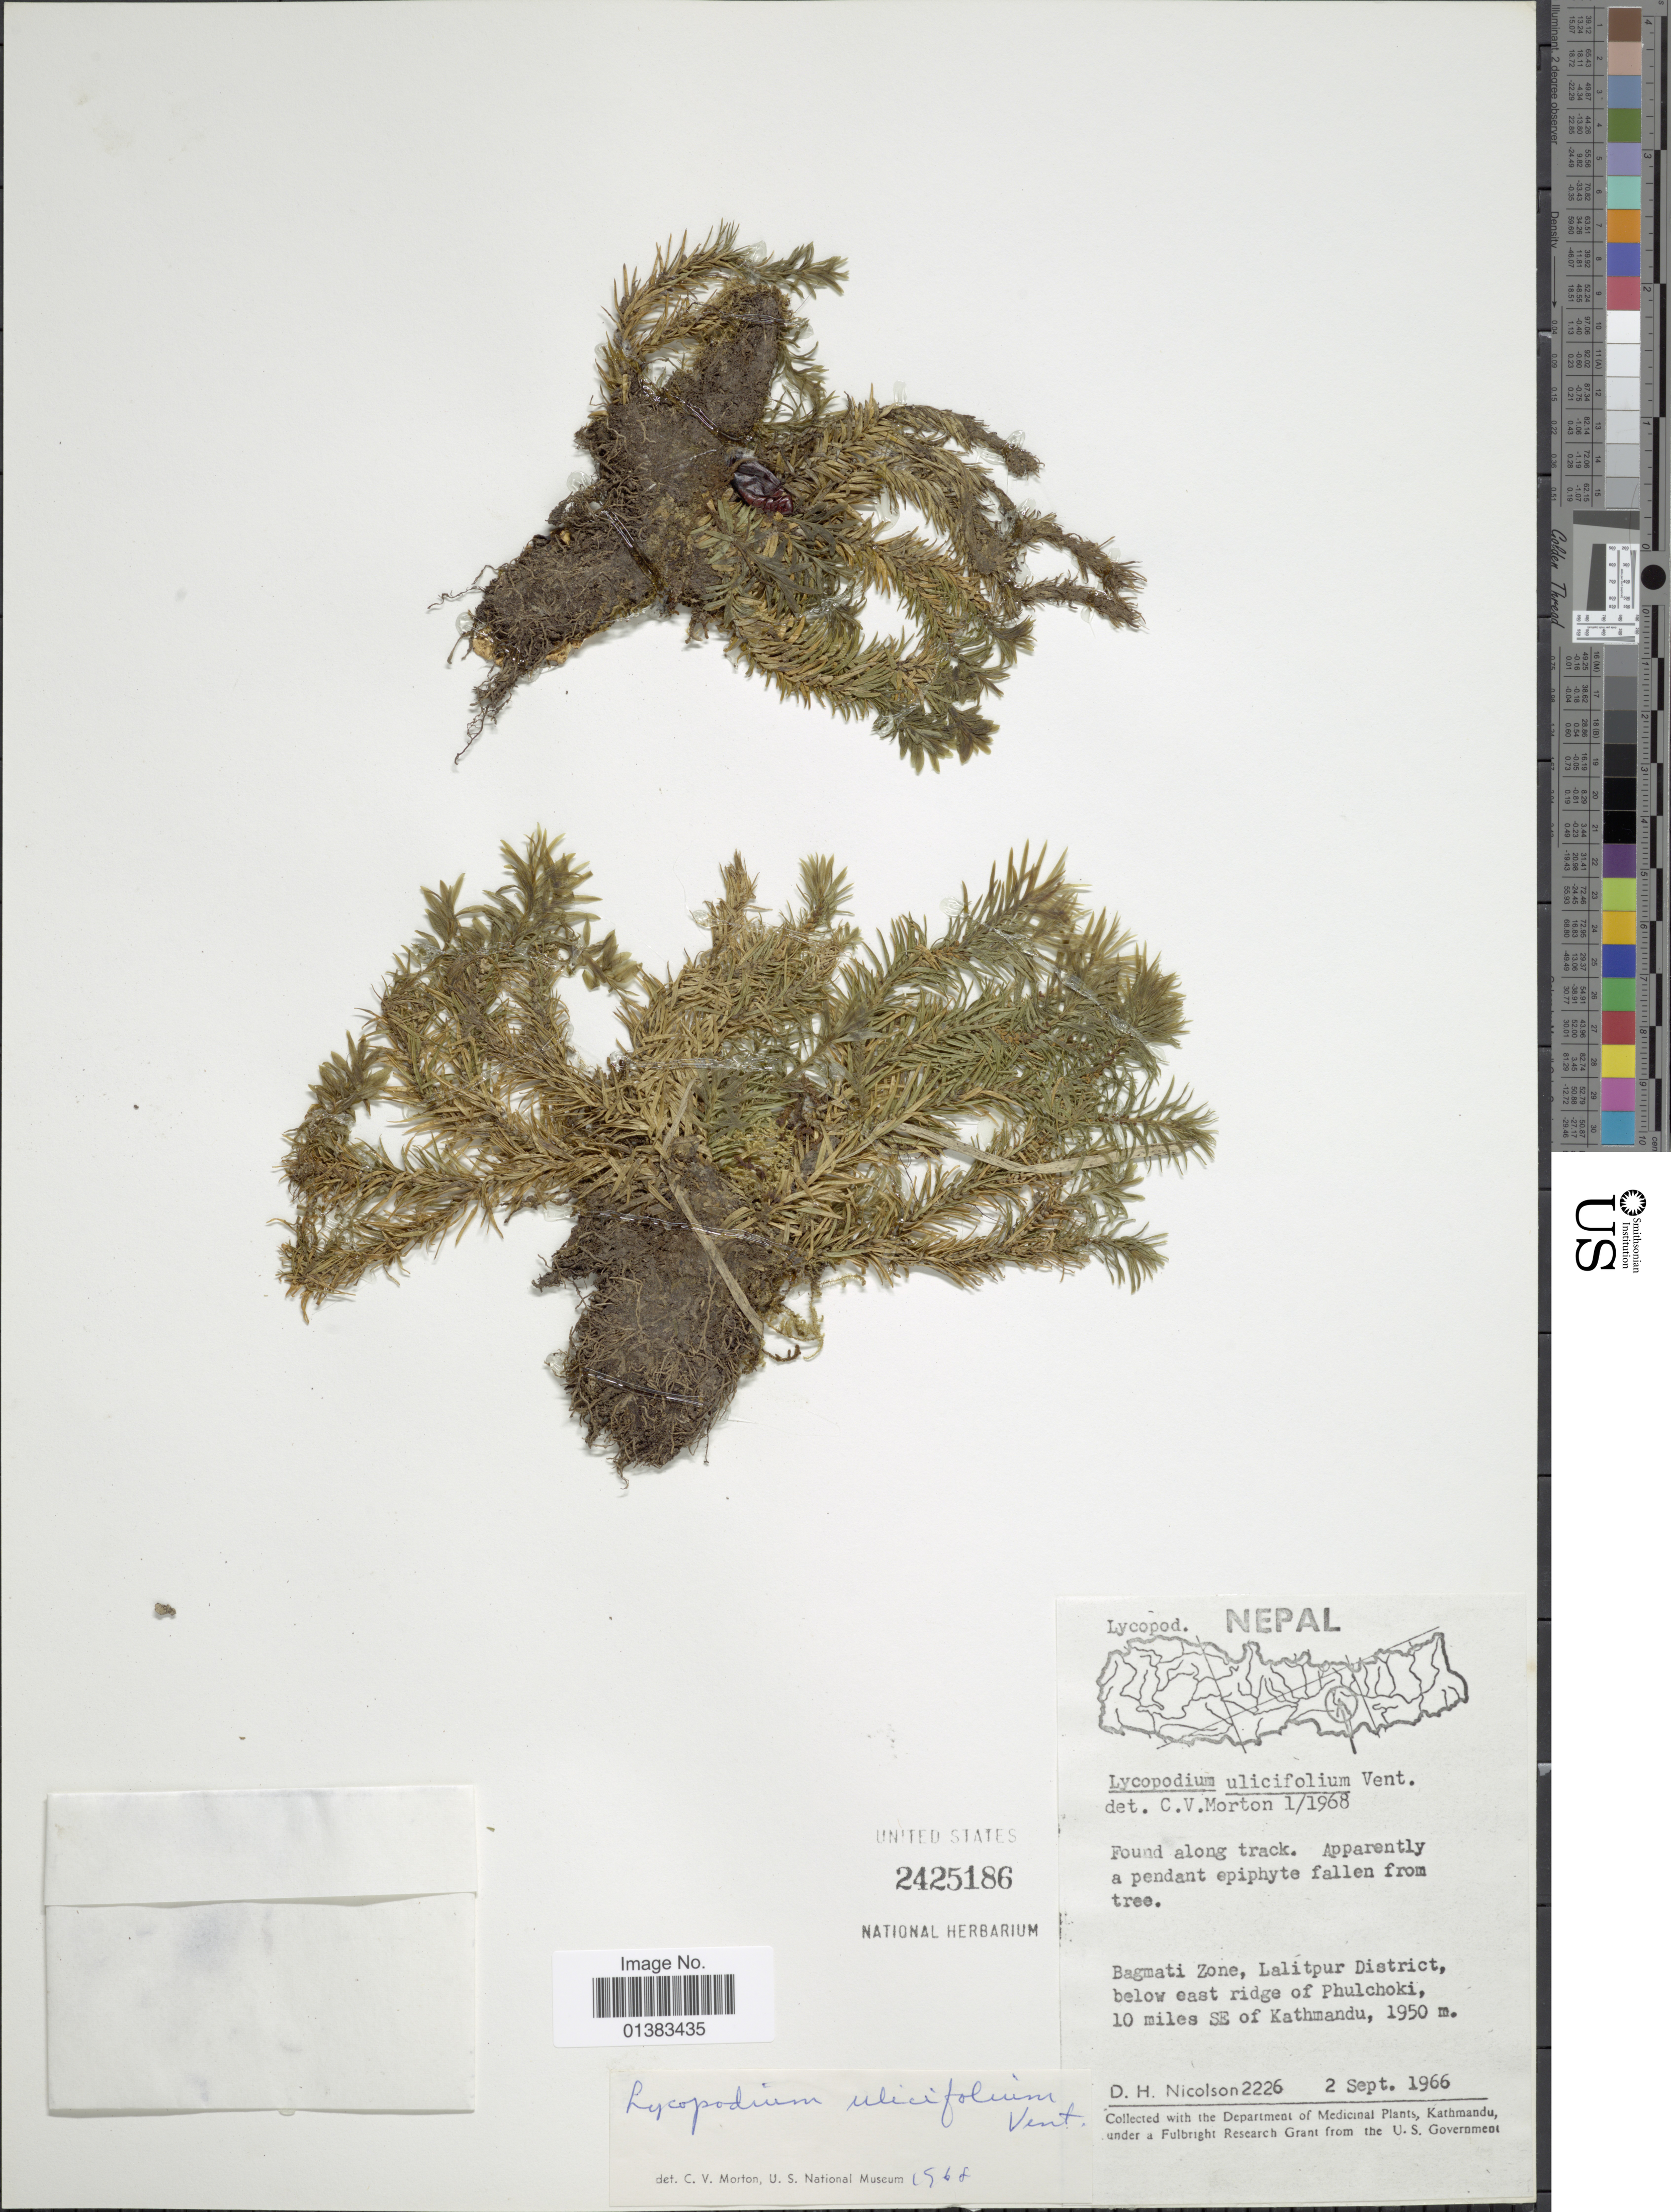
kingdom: Plantae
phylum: Tracheophyta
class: Lycopodiopsida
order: Lycopodiales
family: Lycopodiaceae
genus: Phlegmariurus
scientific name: Phlegmariurus sp.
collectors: D. H. Nicolson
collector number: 2226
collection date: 1966-09-02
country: Nepal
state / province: Bagmati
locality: Bagmati Zone, Lalitpur District, below east ridge of Phulchoki, 10 miles SE of Kathmandu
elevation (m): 1950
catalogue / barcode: US 2425186